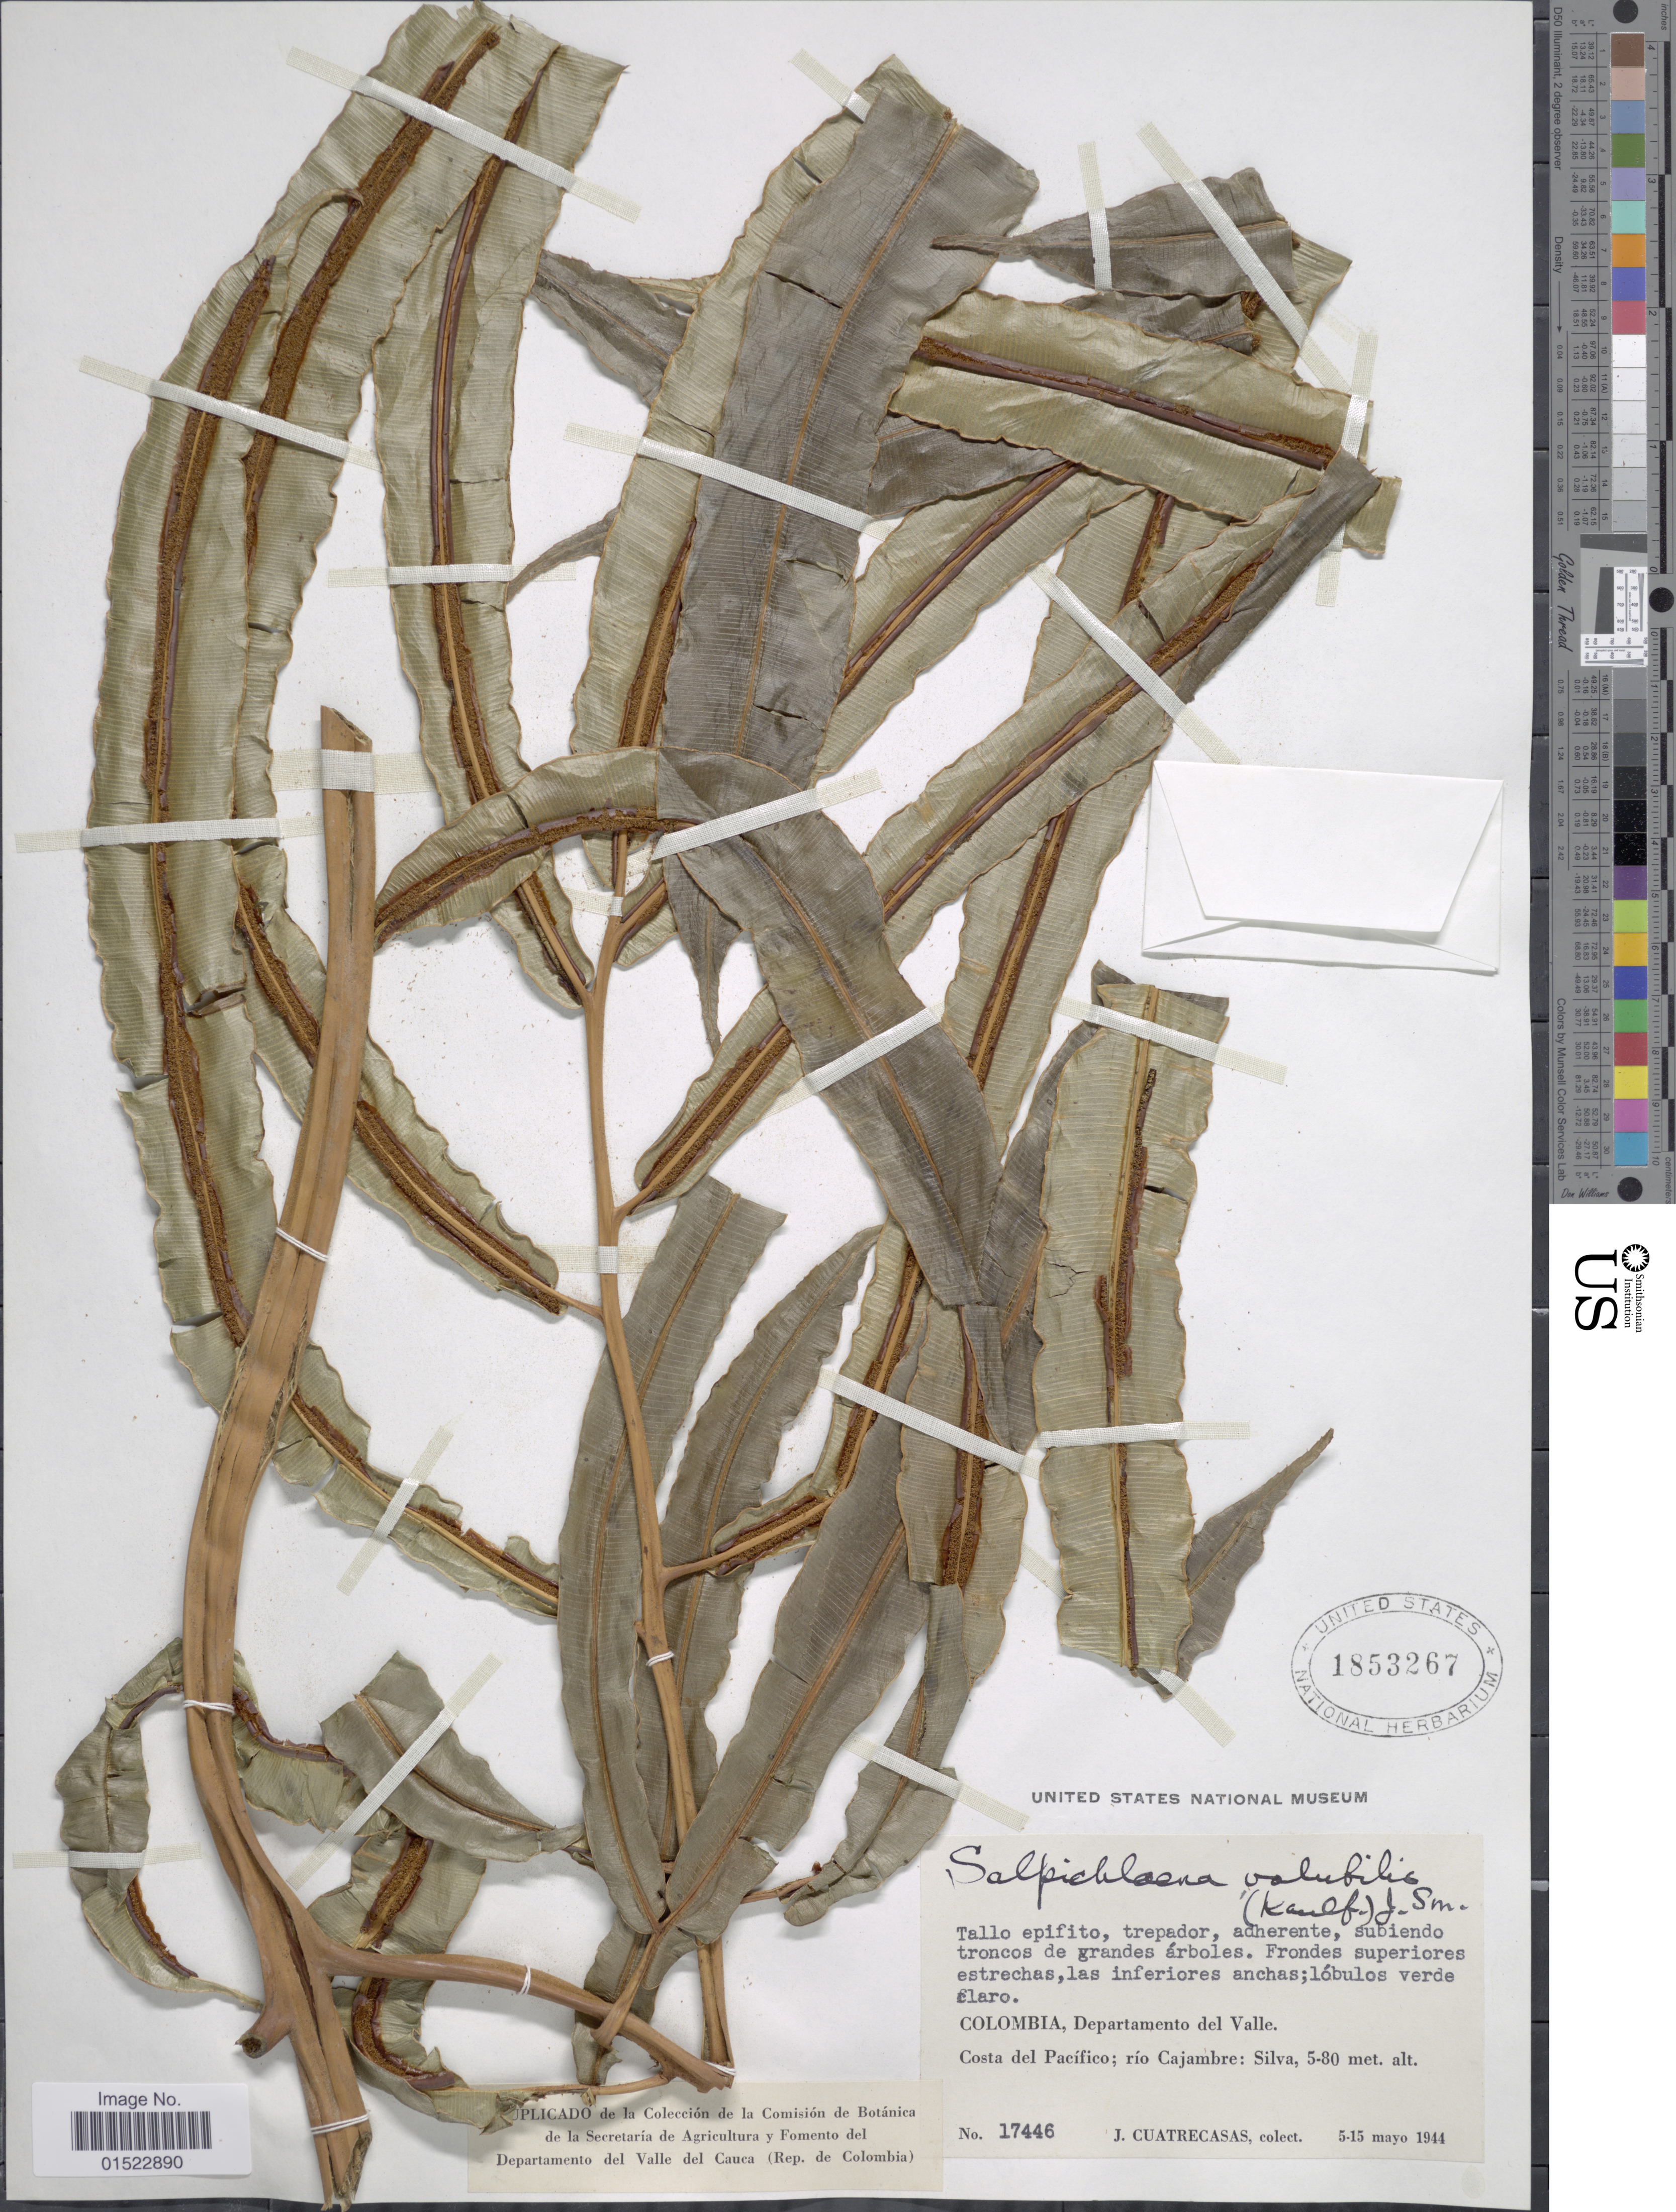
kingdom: Plantae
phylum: Tracheophyta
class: Polypodiopsida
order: Polypodiales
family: Blechnaceae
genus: Salpichlaena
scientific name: Salpichlaena volubilis subsp. volubilis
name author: (Kaulf.) J. Sm.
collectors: J. Cuatrecasas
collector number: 17446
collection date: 1944-05-05/1944-05-15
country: Colombia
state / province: Valle del Cauca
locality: Departamento del Valle, Costa de; pacifico; rio Cajambre ; Silva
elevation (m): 5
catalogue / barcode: US 1853297